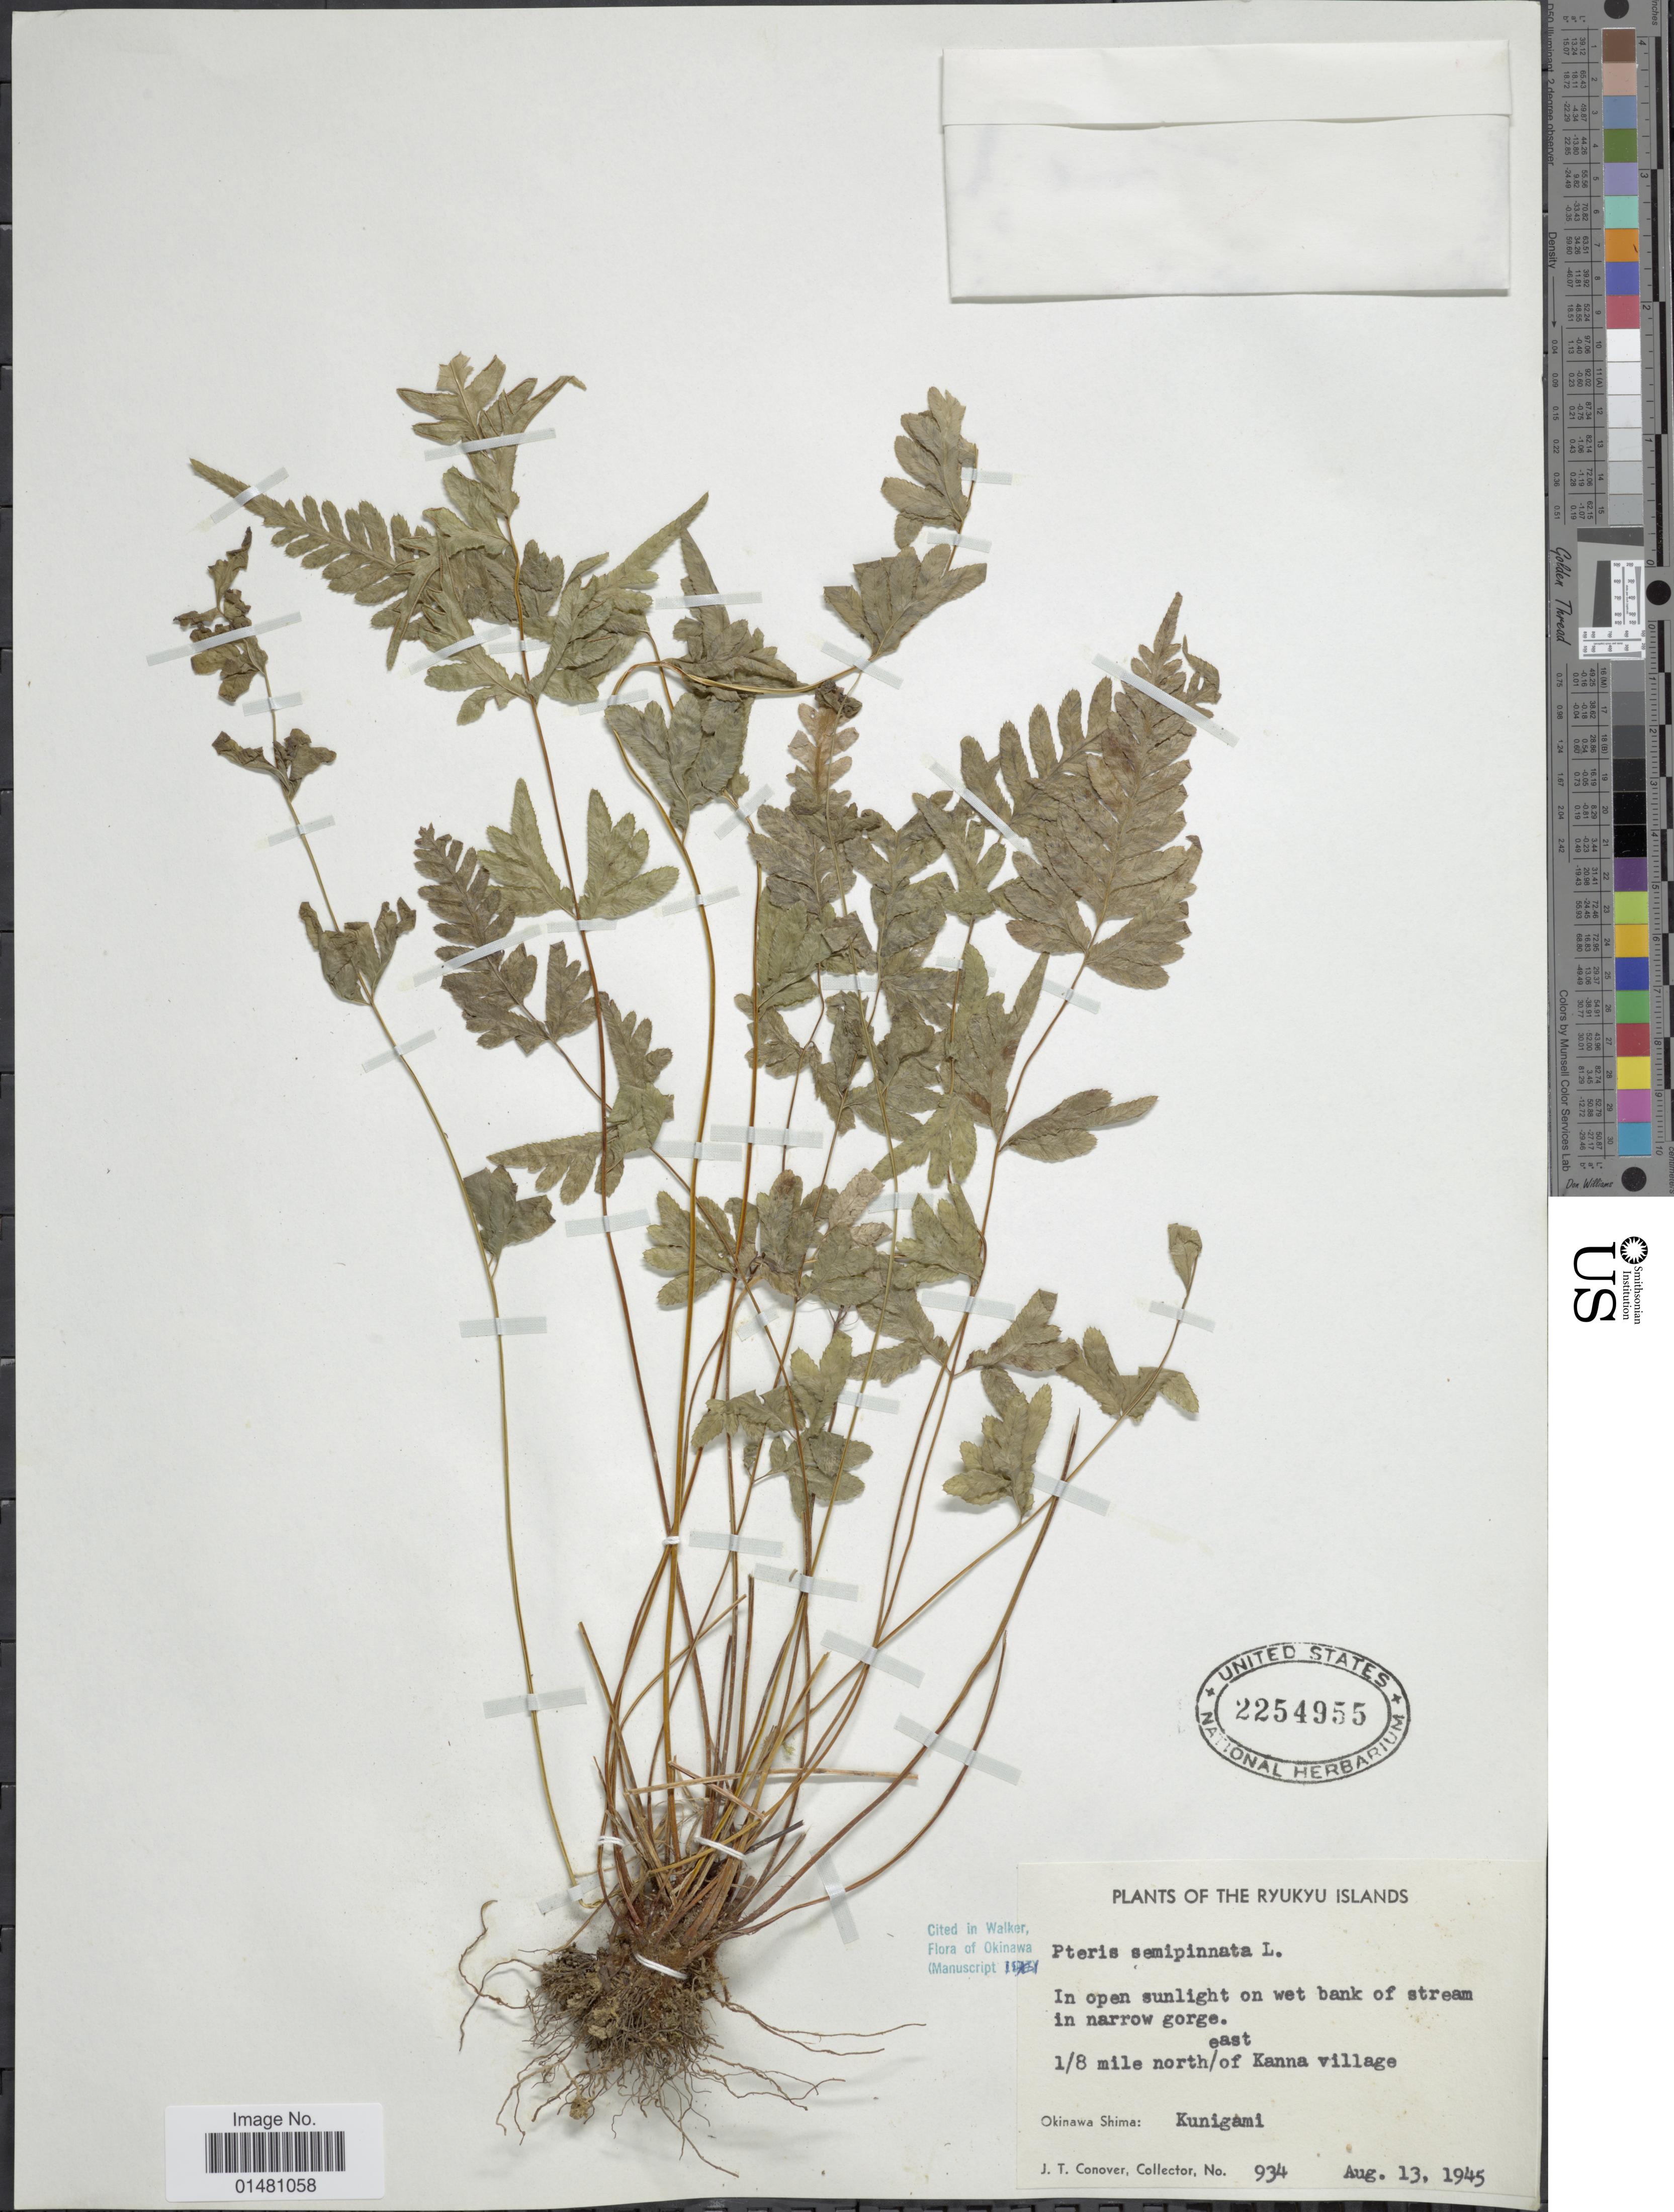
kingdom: Plantae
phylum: Tracheophyta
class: Polypodiopsida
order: Polypodiales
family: Pteridaceae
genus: Pteris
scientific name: Pteris semipinnata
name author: L.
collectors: J. T. Conover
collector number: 934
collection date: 1945-08-13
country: Japan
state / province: Okinawa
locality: The Ryukyu Islands, 1/8 mile north/east of Kanna village, Okinawa Shima: Kunigami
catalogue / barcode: US 2254955